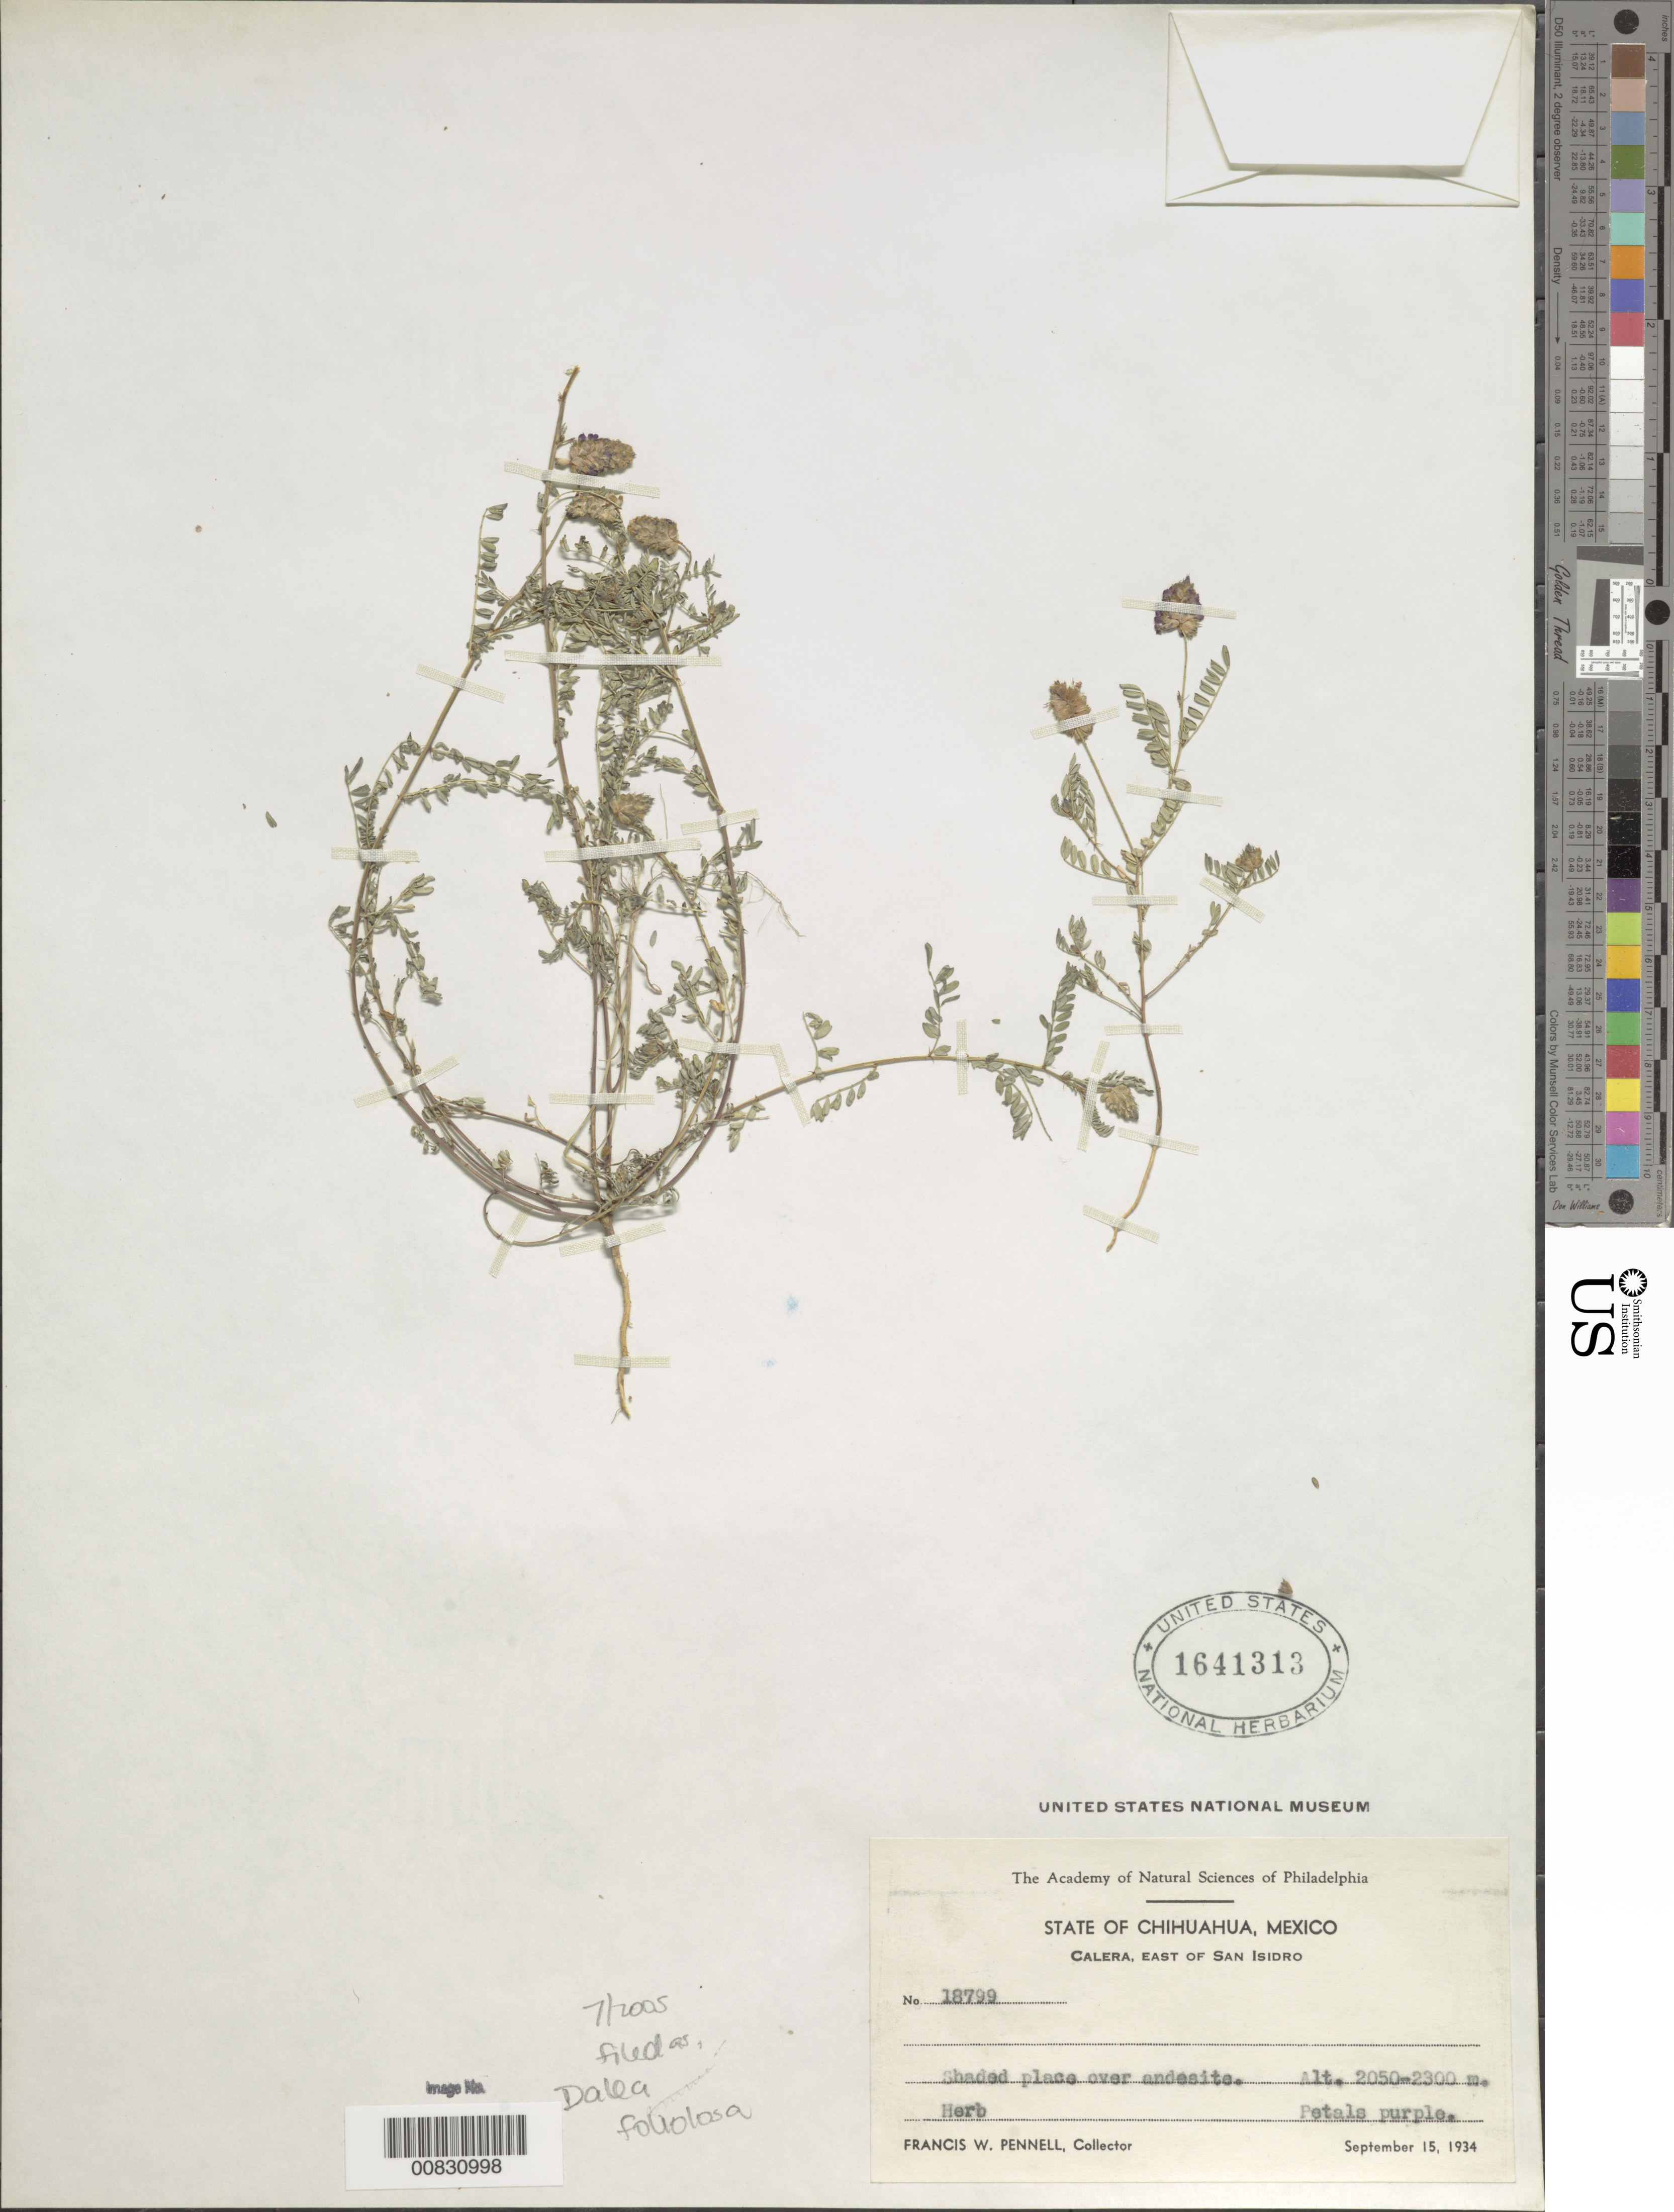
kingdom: Plantae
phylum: Tracheophyta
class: Magnoliopsida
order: Fabales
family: Fabaceae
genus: Dalea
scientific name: Dalea foliolosa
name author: (Aiton) Barneby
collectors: F. W. Pennell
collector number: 18799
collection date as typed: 15 Sep 1934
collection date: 1934-09-15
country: Mexico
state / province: Chihuahua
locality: Calera, east of San Isidro.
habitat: Shaded place over andesite.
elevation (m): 2300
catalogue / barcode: US 1641313